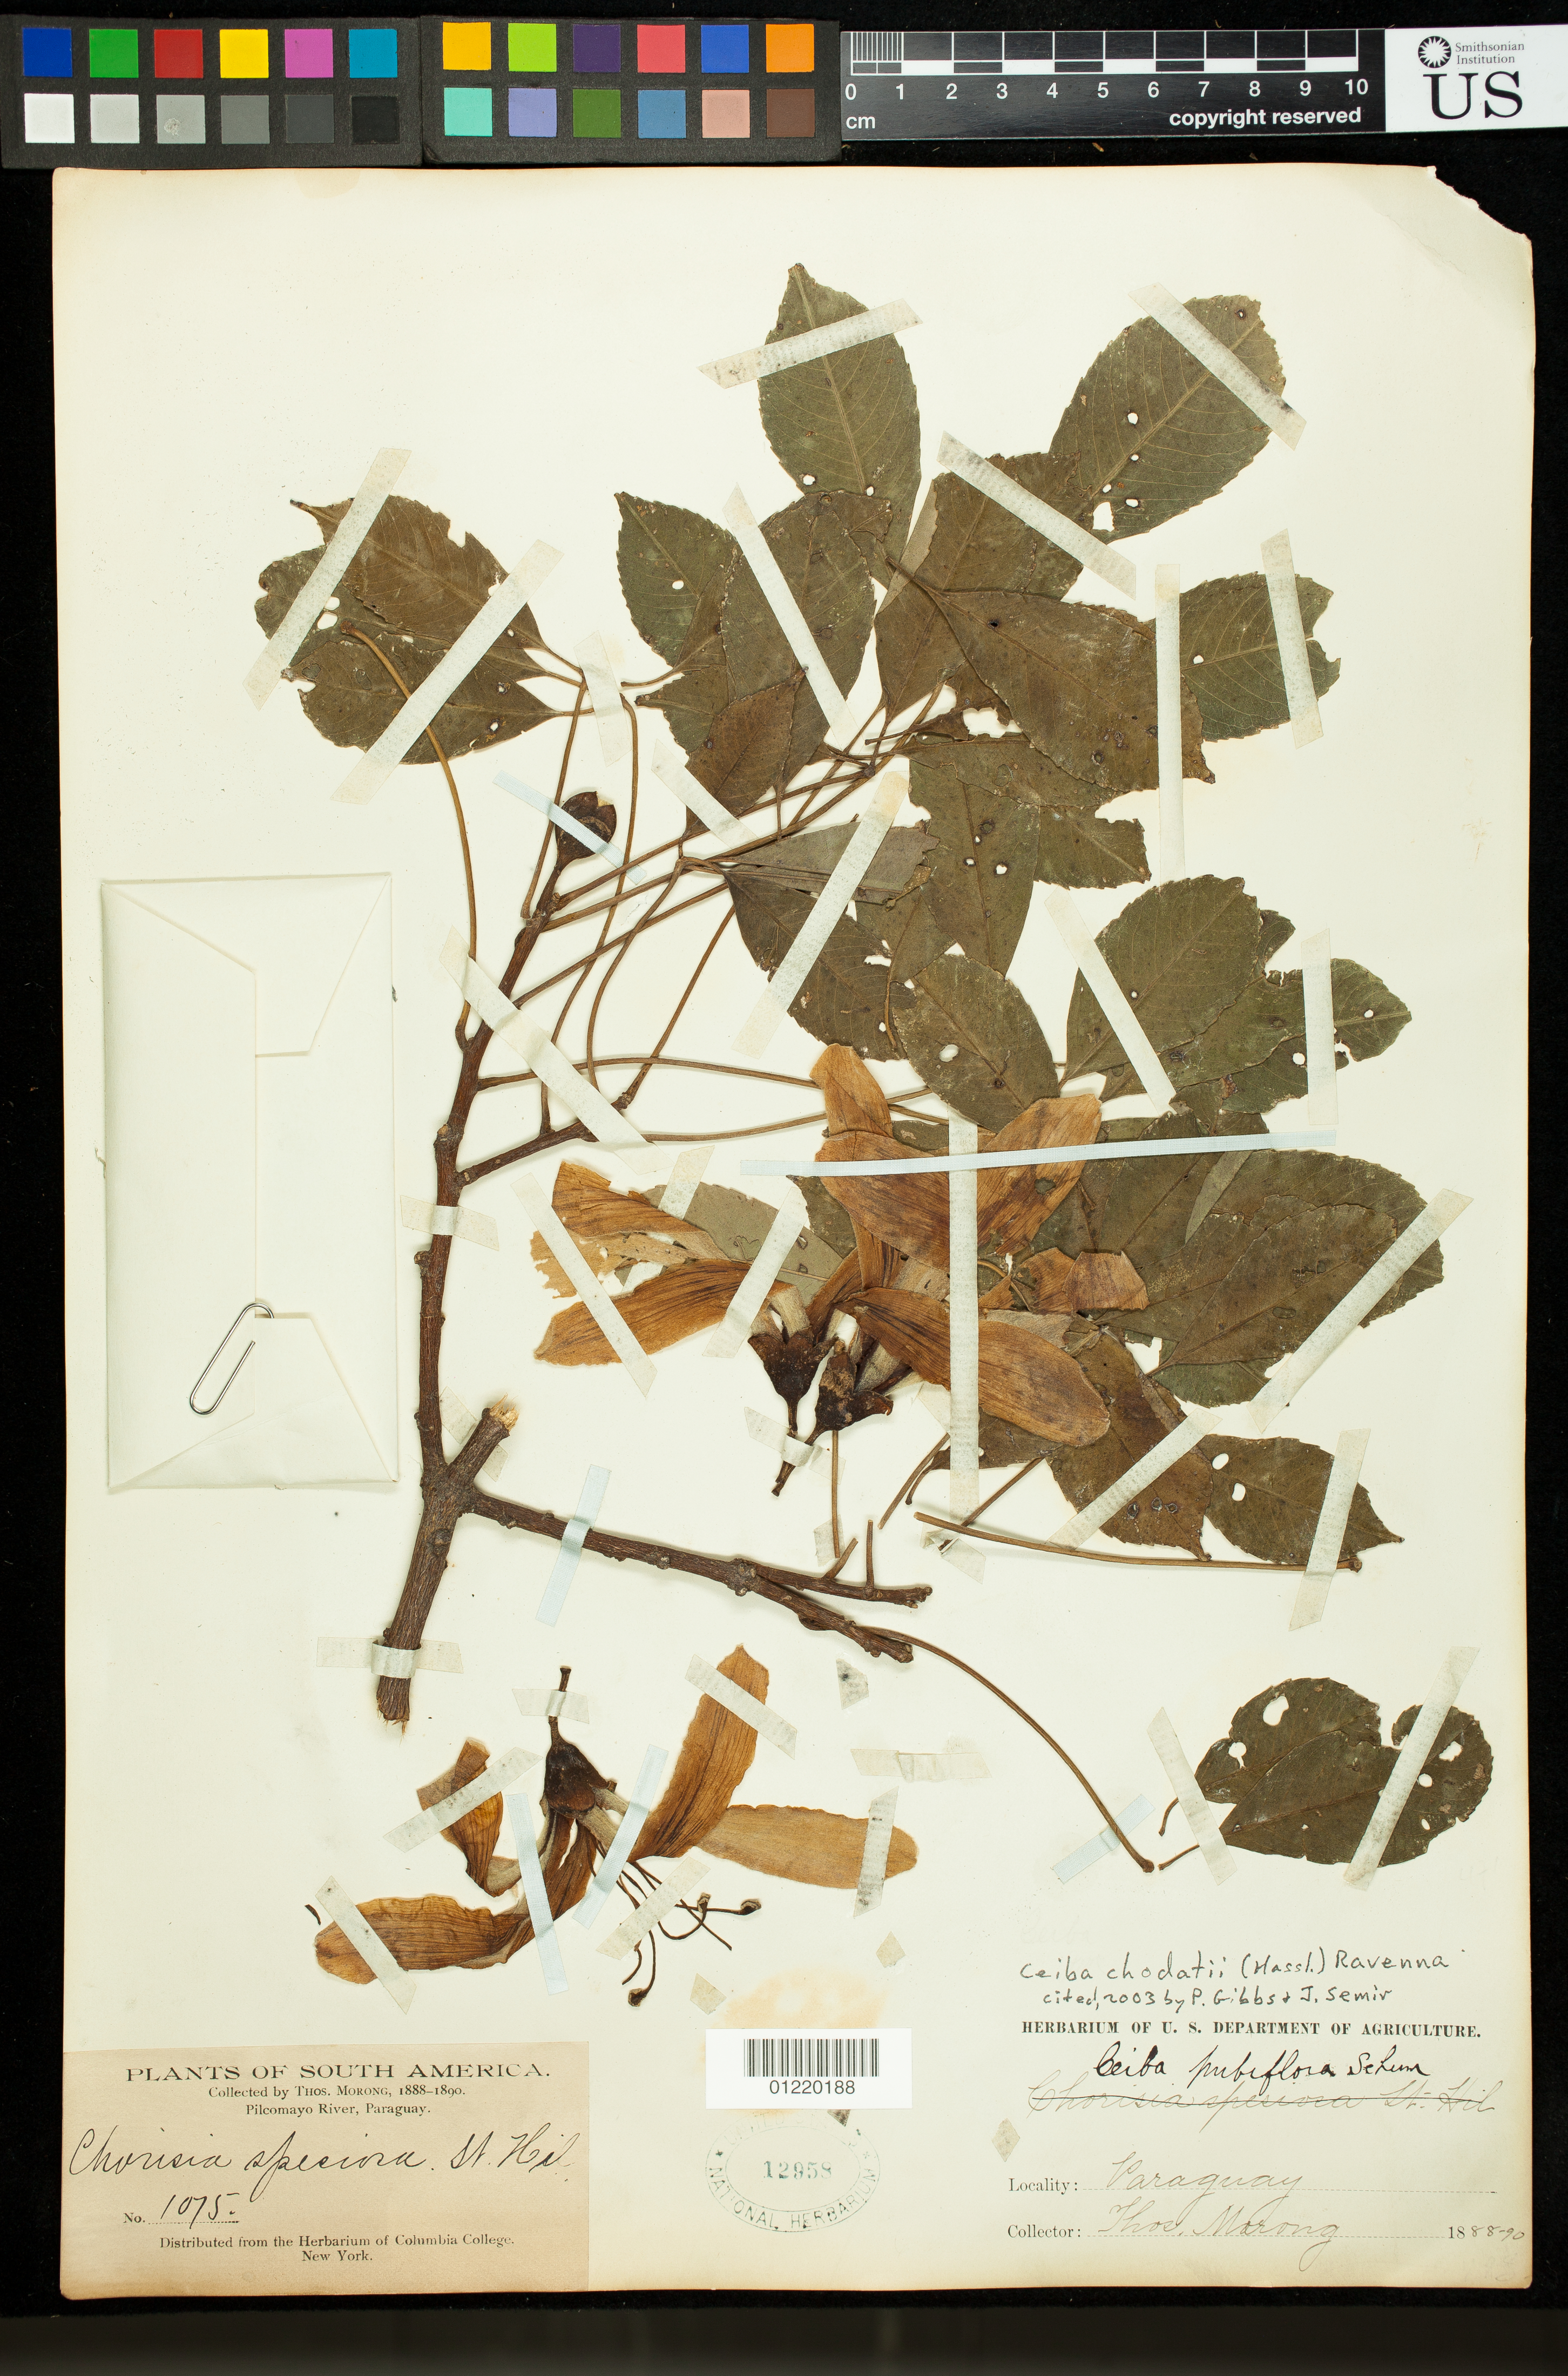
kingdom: Plantae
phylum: Tracheophyta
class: Magnoliopsida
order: Malvales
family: Malvaceae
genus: Ceiba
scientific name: Ceiba chodatii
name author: (Hassl.) Ravenna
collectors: T. Morong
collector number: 1075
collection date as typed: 1888-1890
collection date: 1888/1890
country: Paraguay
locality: Pilcomayo River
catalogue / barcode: US 12958